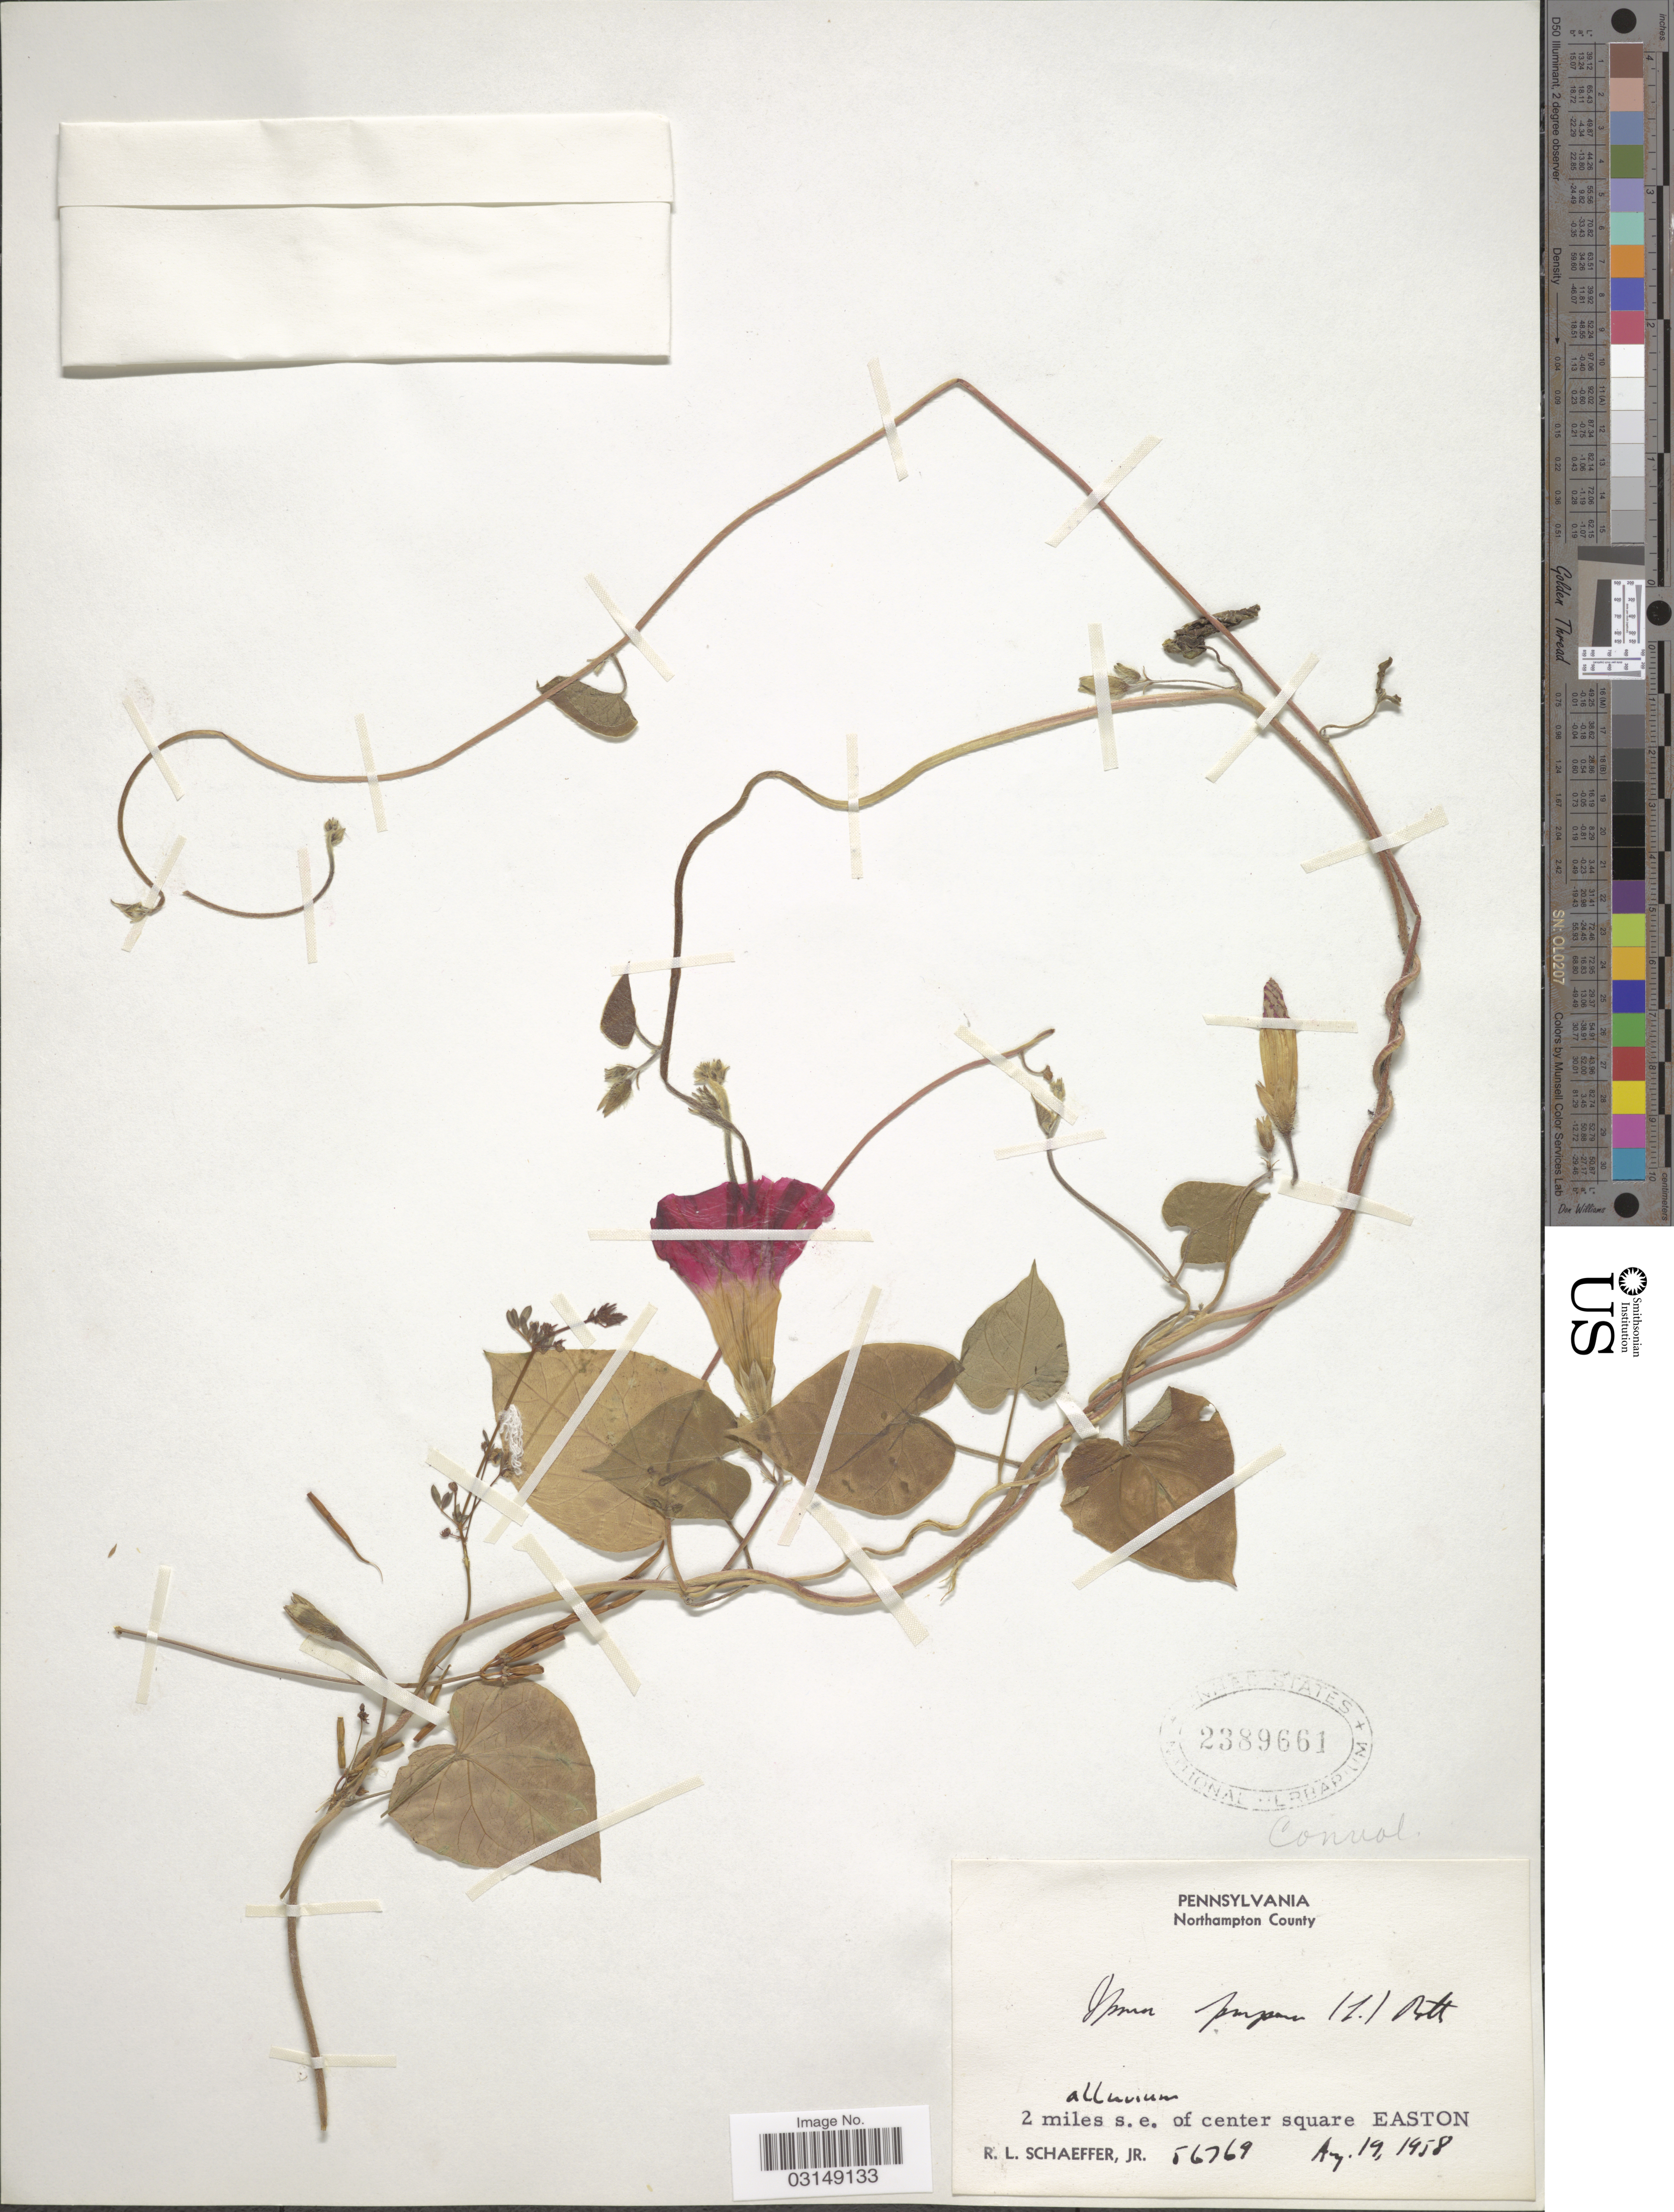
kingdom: Plantae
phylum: Tracheophyta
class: Magnoliopsida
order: Solanales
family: Convolvulaceae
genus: Ipomoea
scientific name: Ipomoea purpurea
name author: (L.) Roth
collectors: R. L. Schaeffer Jr.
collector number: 56769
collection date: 1958-08-19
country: United States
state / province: Pennsylvania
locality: Northampton County. 2 miles s. e. of center square Easton.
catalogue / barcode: US 2389661